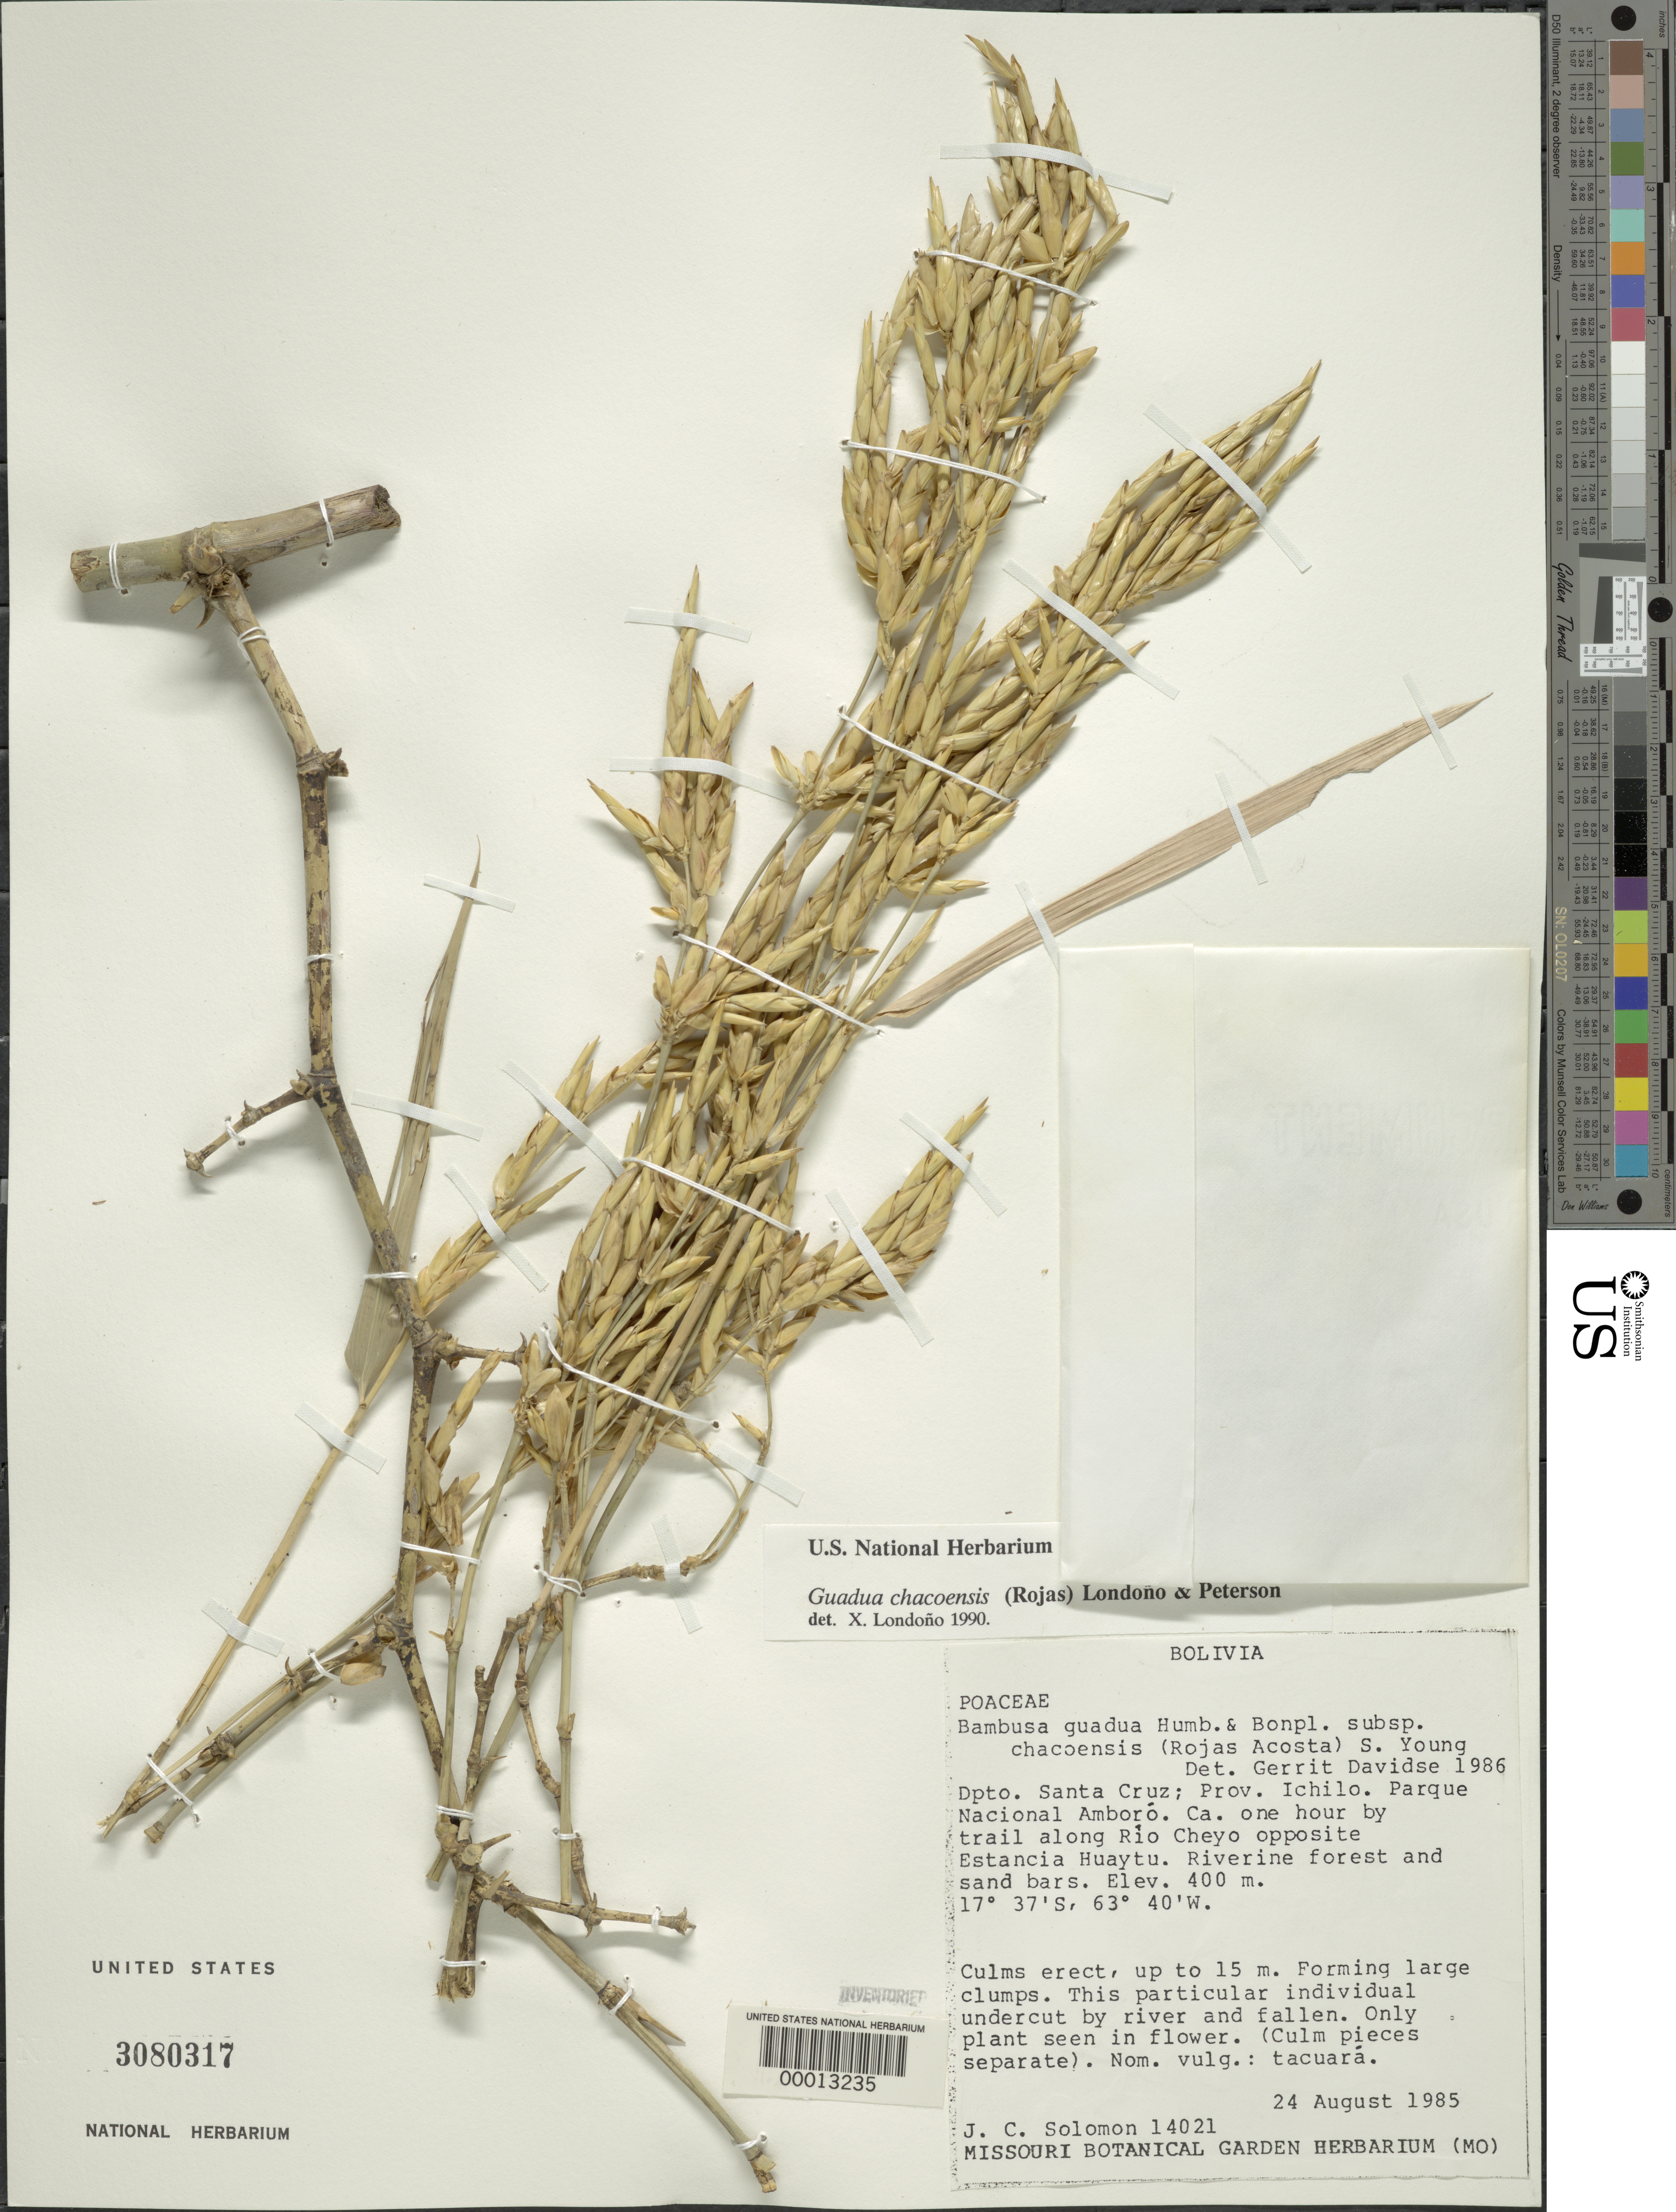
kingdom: Plantae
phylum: Tracheophyta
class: Liliopsida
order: Poales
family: Poaceae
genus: Guadua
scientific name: Guadua chacoensis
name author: (Rojas) Londoño & P.M. Peterson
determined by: Londoño, X., (TULV), Jardin Botanico "Juan Maria Cespedes"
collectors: J. C. Solomon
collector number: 14021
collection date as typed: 24 Aug 1985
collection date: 1985-08-24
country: Bolivia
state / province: Santa Cruz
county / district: Ichilo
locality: Park Nacional Amboró, ca. Onehour by Trail along Río Cheyo opposite Estancia Huaytu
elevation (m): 400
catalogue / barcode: US 3080317